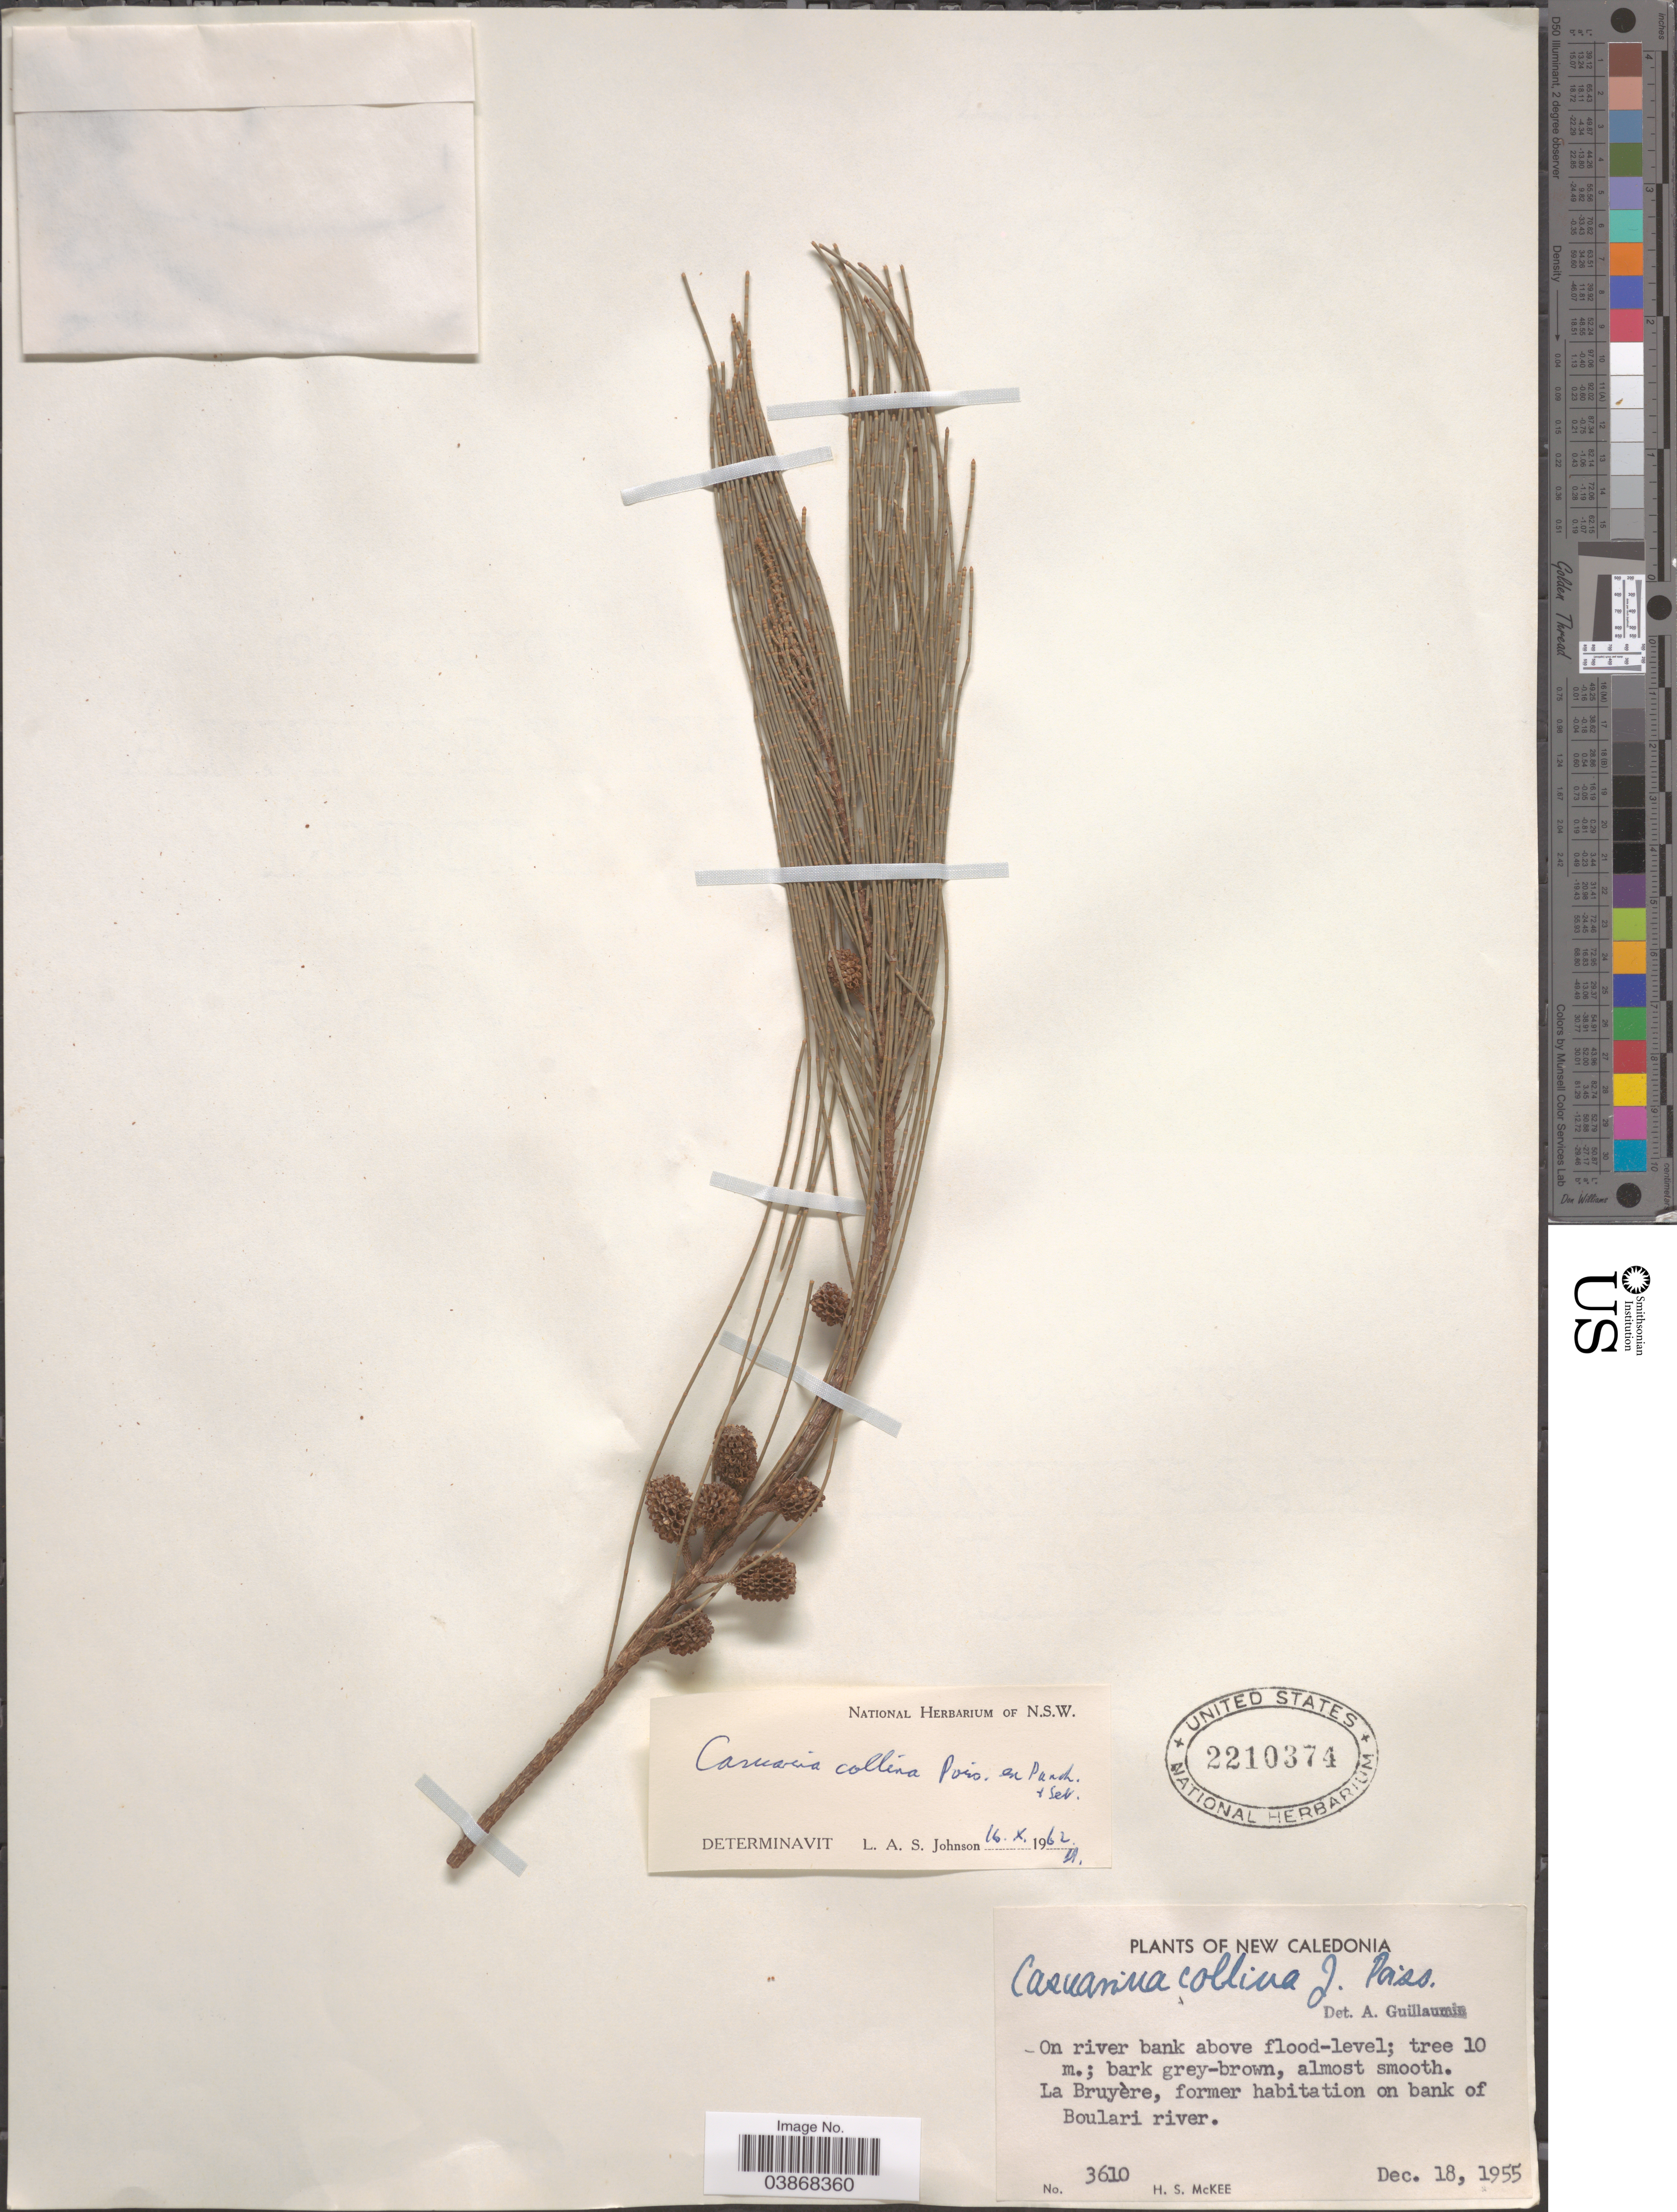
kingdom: Plantae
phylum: Tracheophyta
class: Magnoliopsida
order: Fagales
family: Casuarinaceae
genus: Casuarina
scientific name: Casuarina collina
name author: J. Poiss. ex Pancher & Sebert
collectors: H. S. McKee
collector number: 3610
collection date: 1955-12-18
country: New Caledonia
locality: La Bruyère, former habitation on bank of Boulari river.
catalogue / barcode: US 2210374